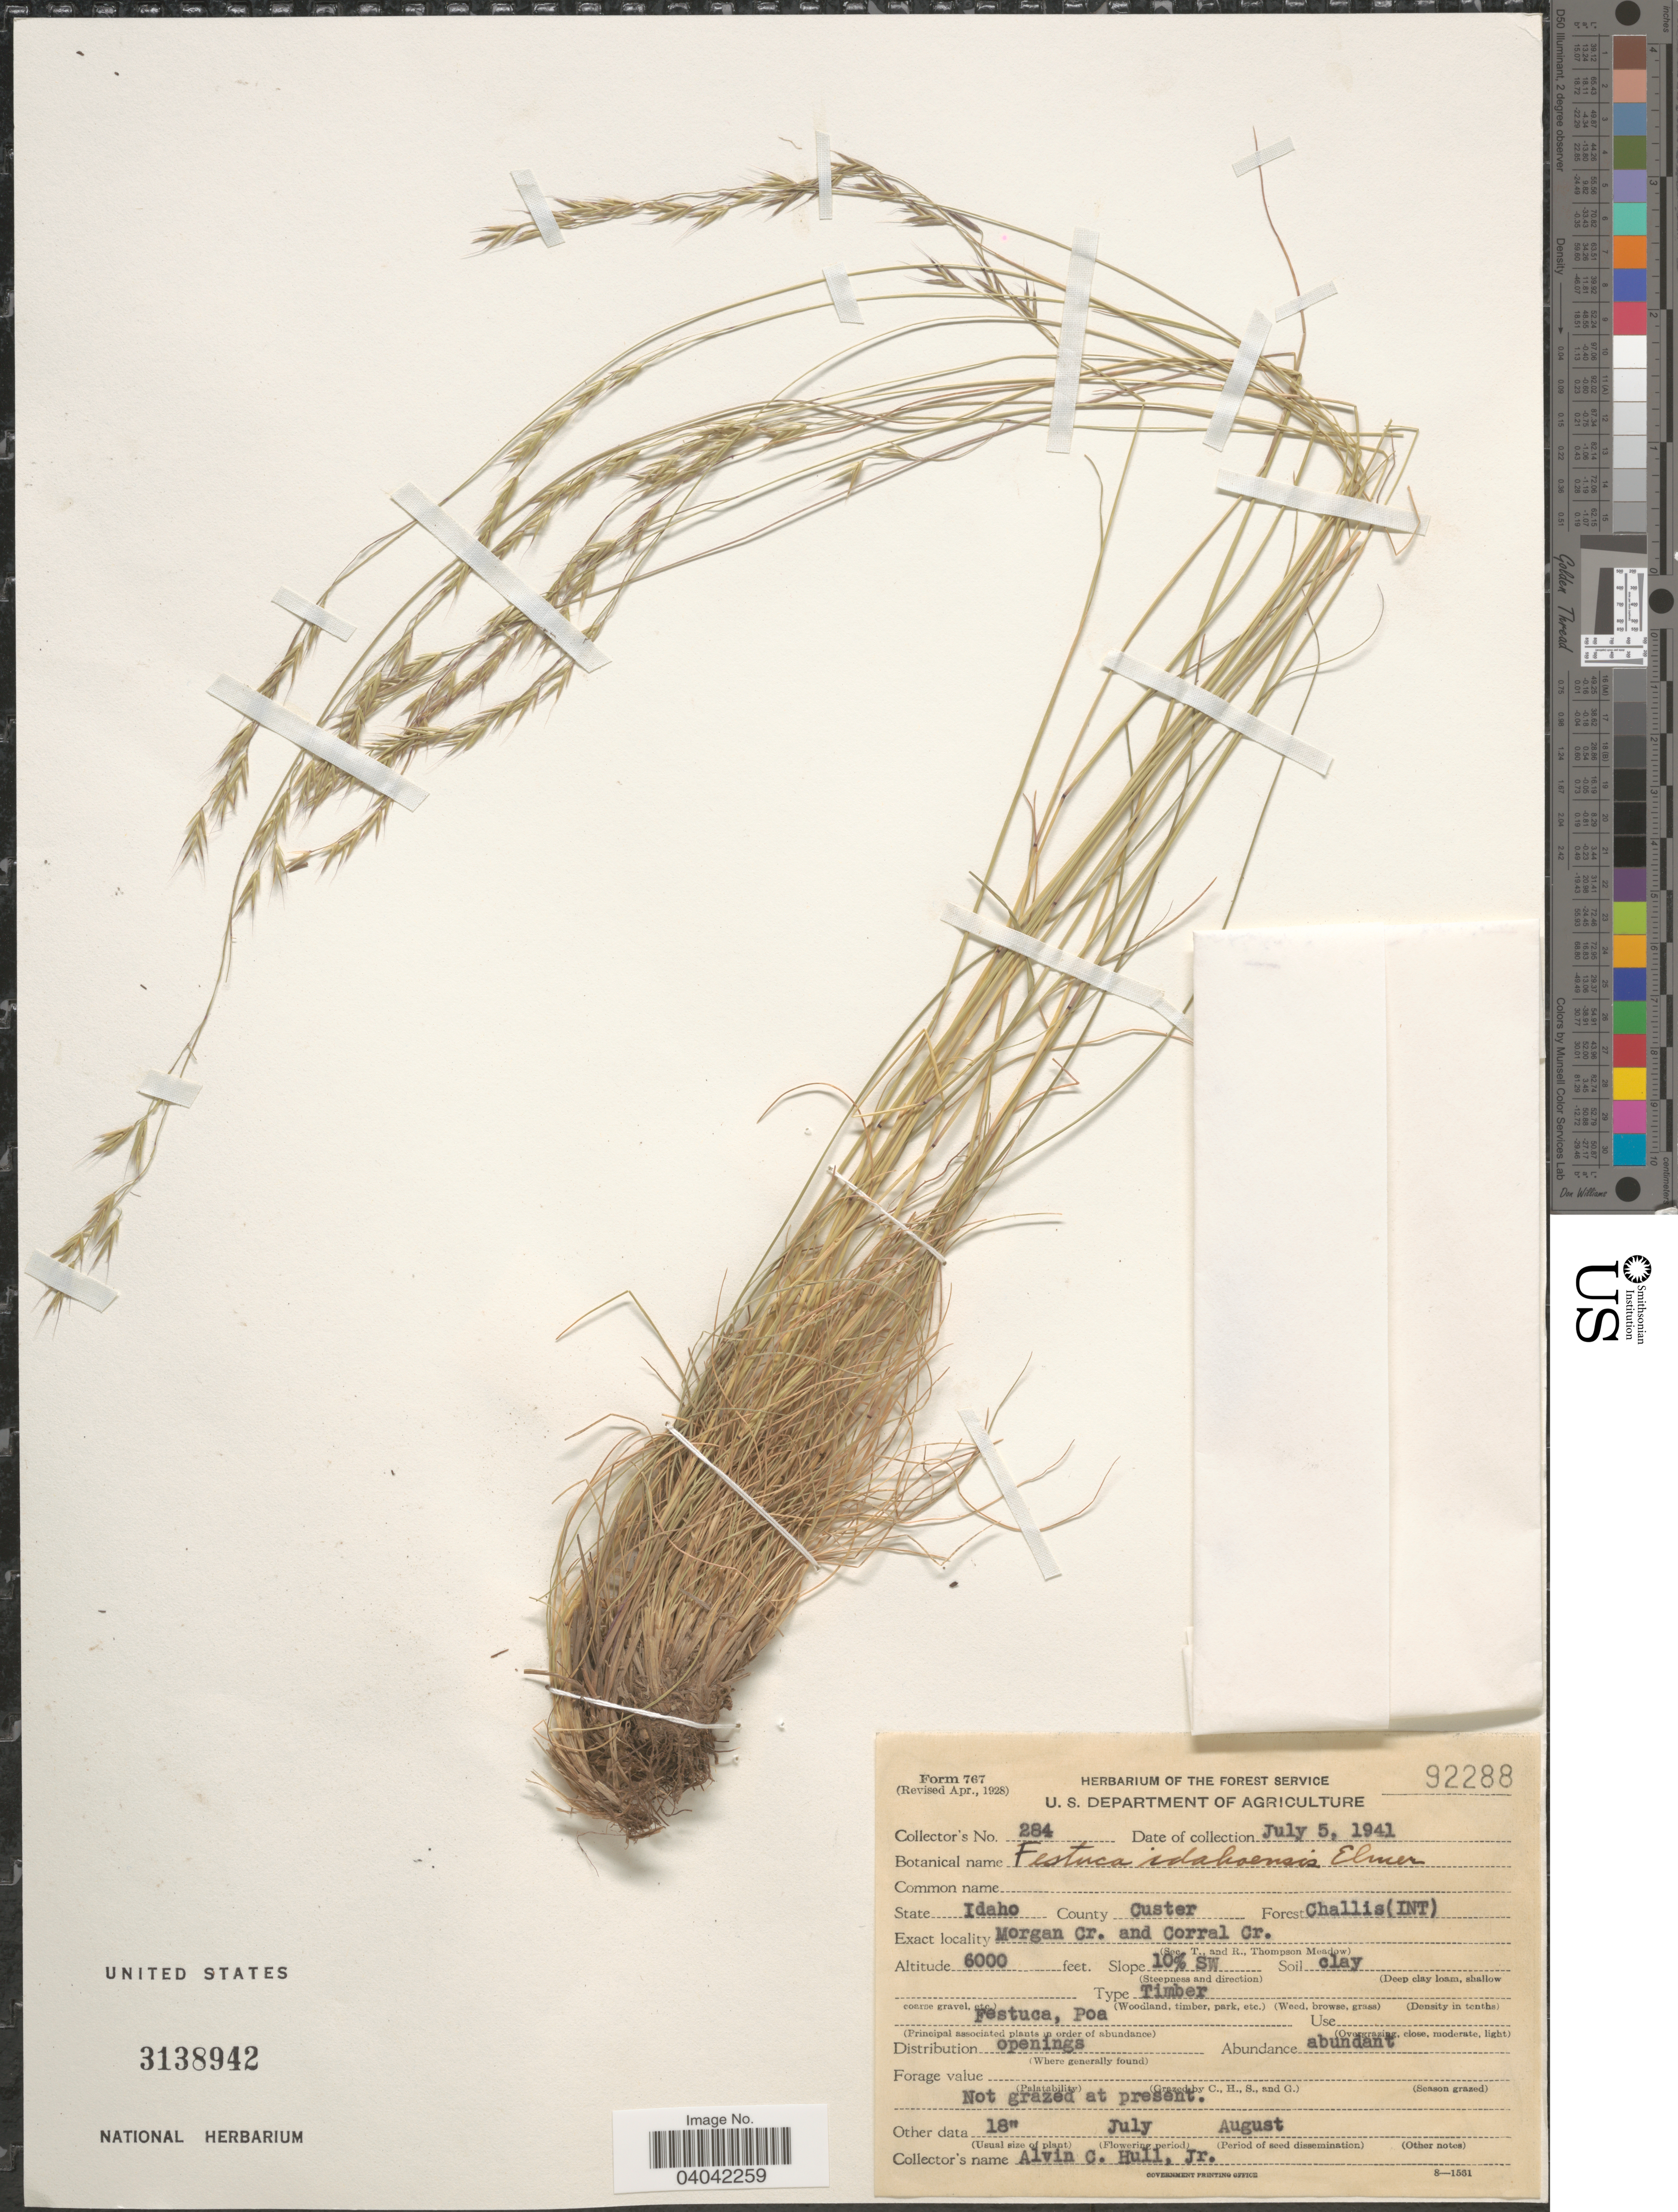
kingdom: Plantae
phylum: Tracheophyta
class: Liliopsida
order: Poales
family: Poaceae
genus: Festuca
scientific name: Festuca idahoensis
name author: Elmer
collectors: A. Hull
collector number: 284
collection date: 1941-07-05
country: United States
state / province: Idaho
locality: County Custer. Forest Challis (INT). Morgan Cr. and Corral Cr.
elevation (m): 1829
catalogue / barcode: US 3138942